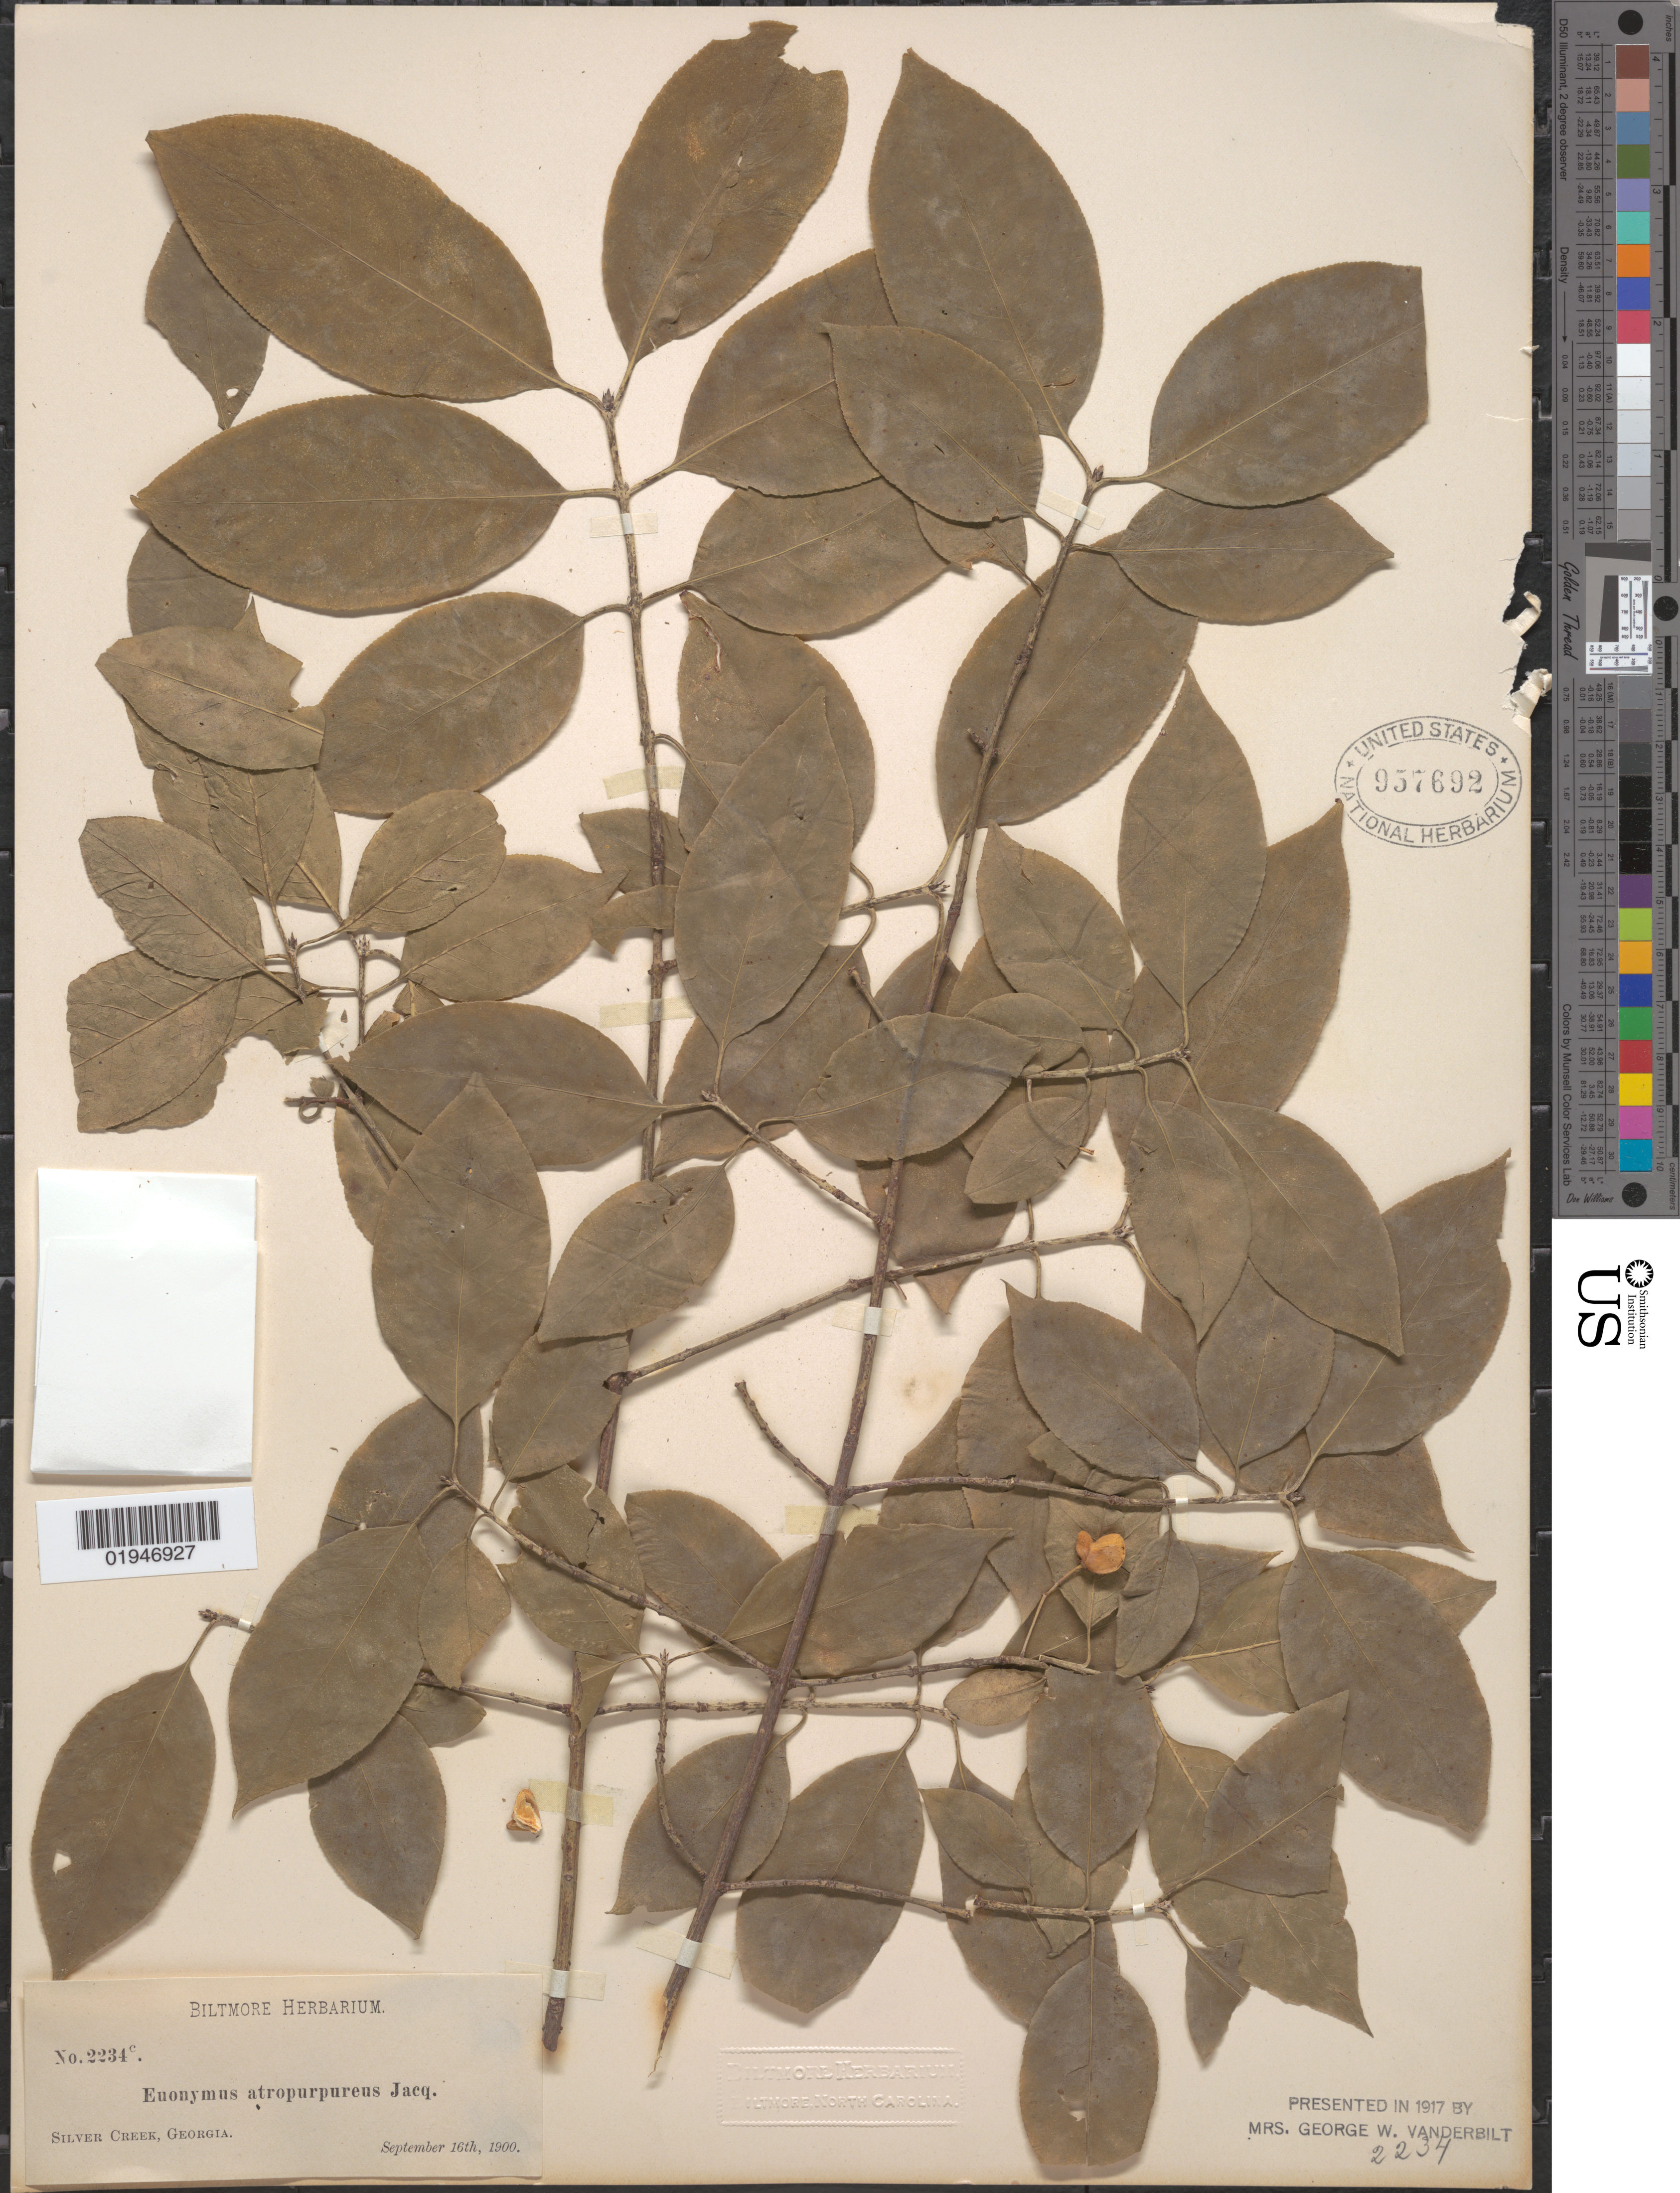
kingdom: Plantae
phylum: Tracheophyta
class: Magnoliopsida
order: Celastrales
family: Celastraceae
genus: Euonymus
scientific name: Euonymus atropurpureus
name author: Jacq.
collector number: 2234c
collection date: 1900-09-16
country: United States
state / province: Georgia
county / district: Floyd County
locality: Silver Creek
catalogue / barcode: US 957692